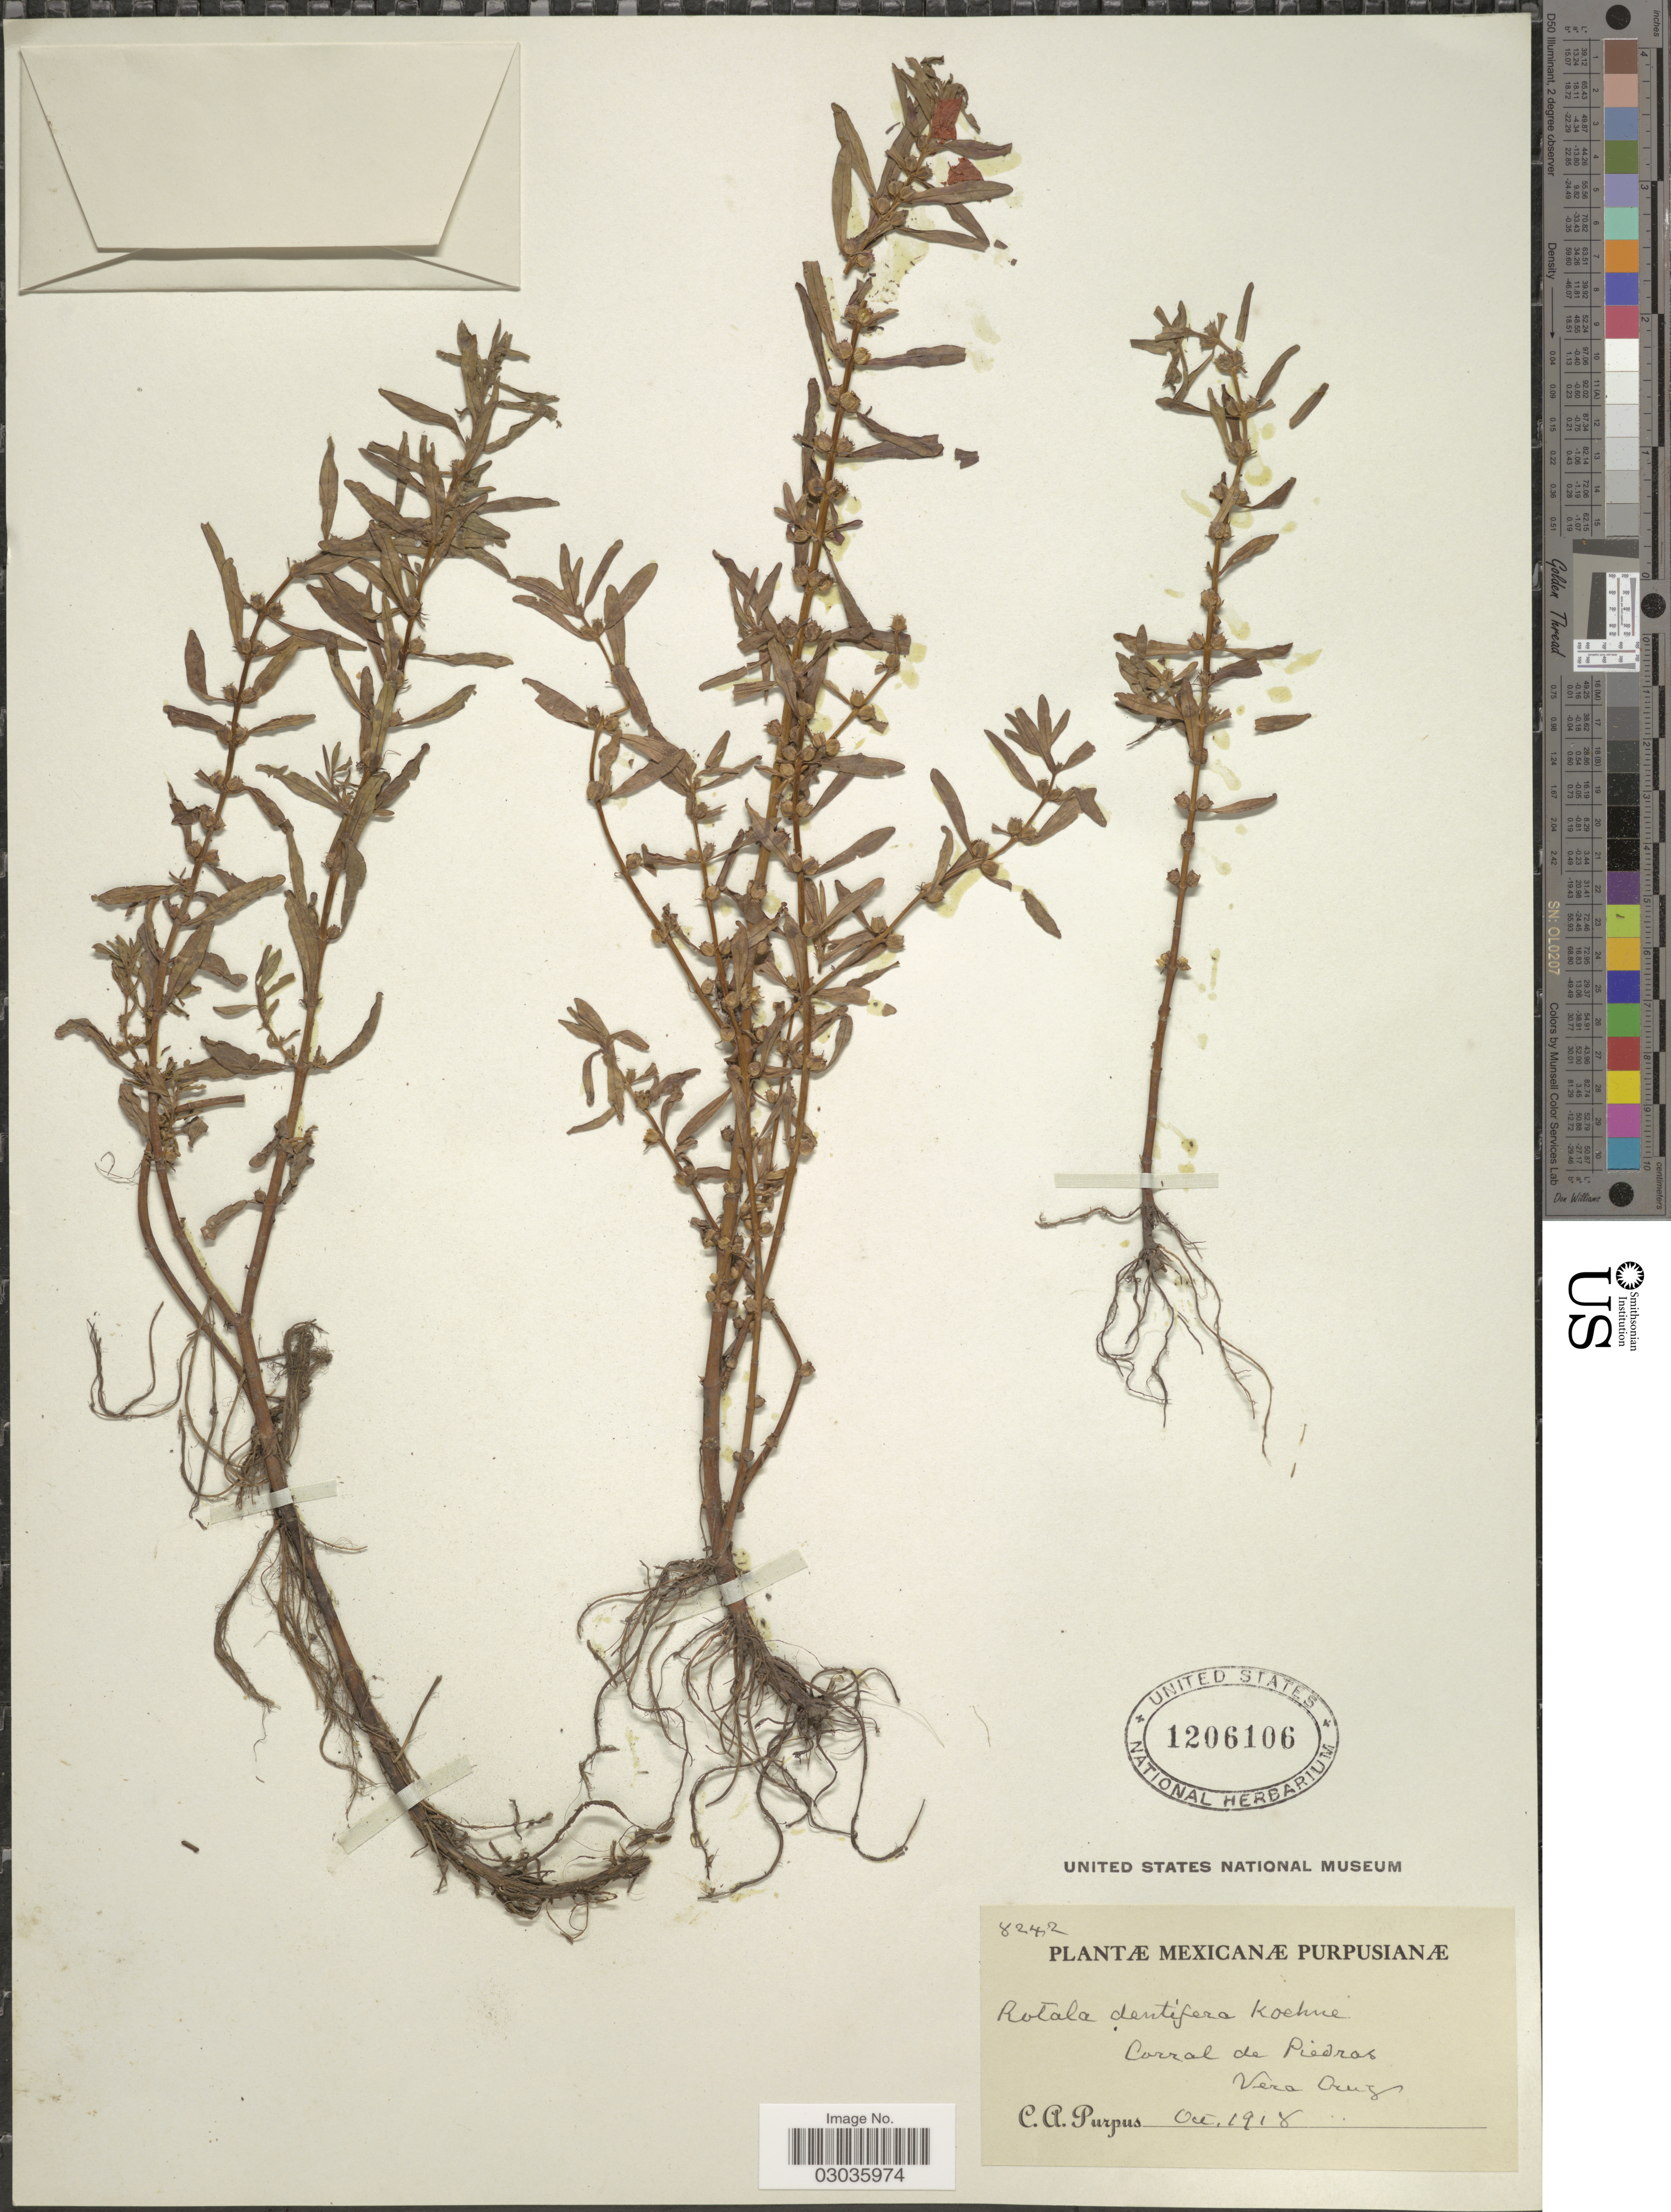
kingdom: Plantae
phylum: Tracheophyta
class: Magnoliopsida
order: Myrtales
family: Lythraceae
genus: Rotala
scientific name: Rotala dentifera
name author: (A. Gray) Koehne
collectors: C. A. Purpus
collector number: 8242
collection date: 1918-10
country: Mexico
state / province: Veracruz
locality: Corral de Piedras, Vera Cruz.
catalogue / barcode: US 1206106